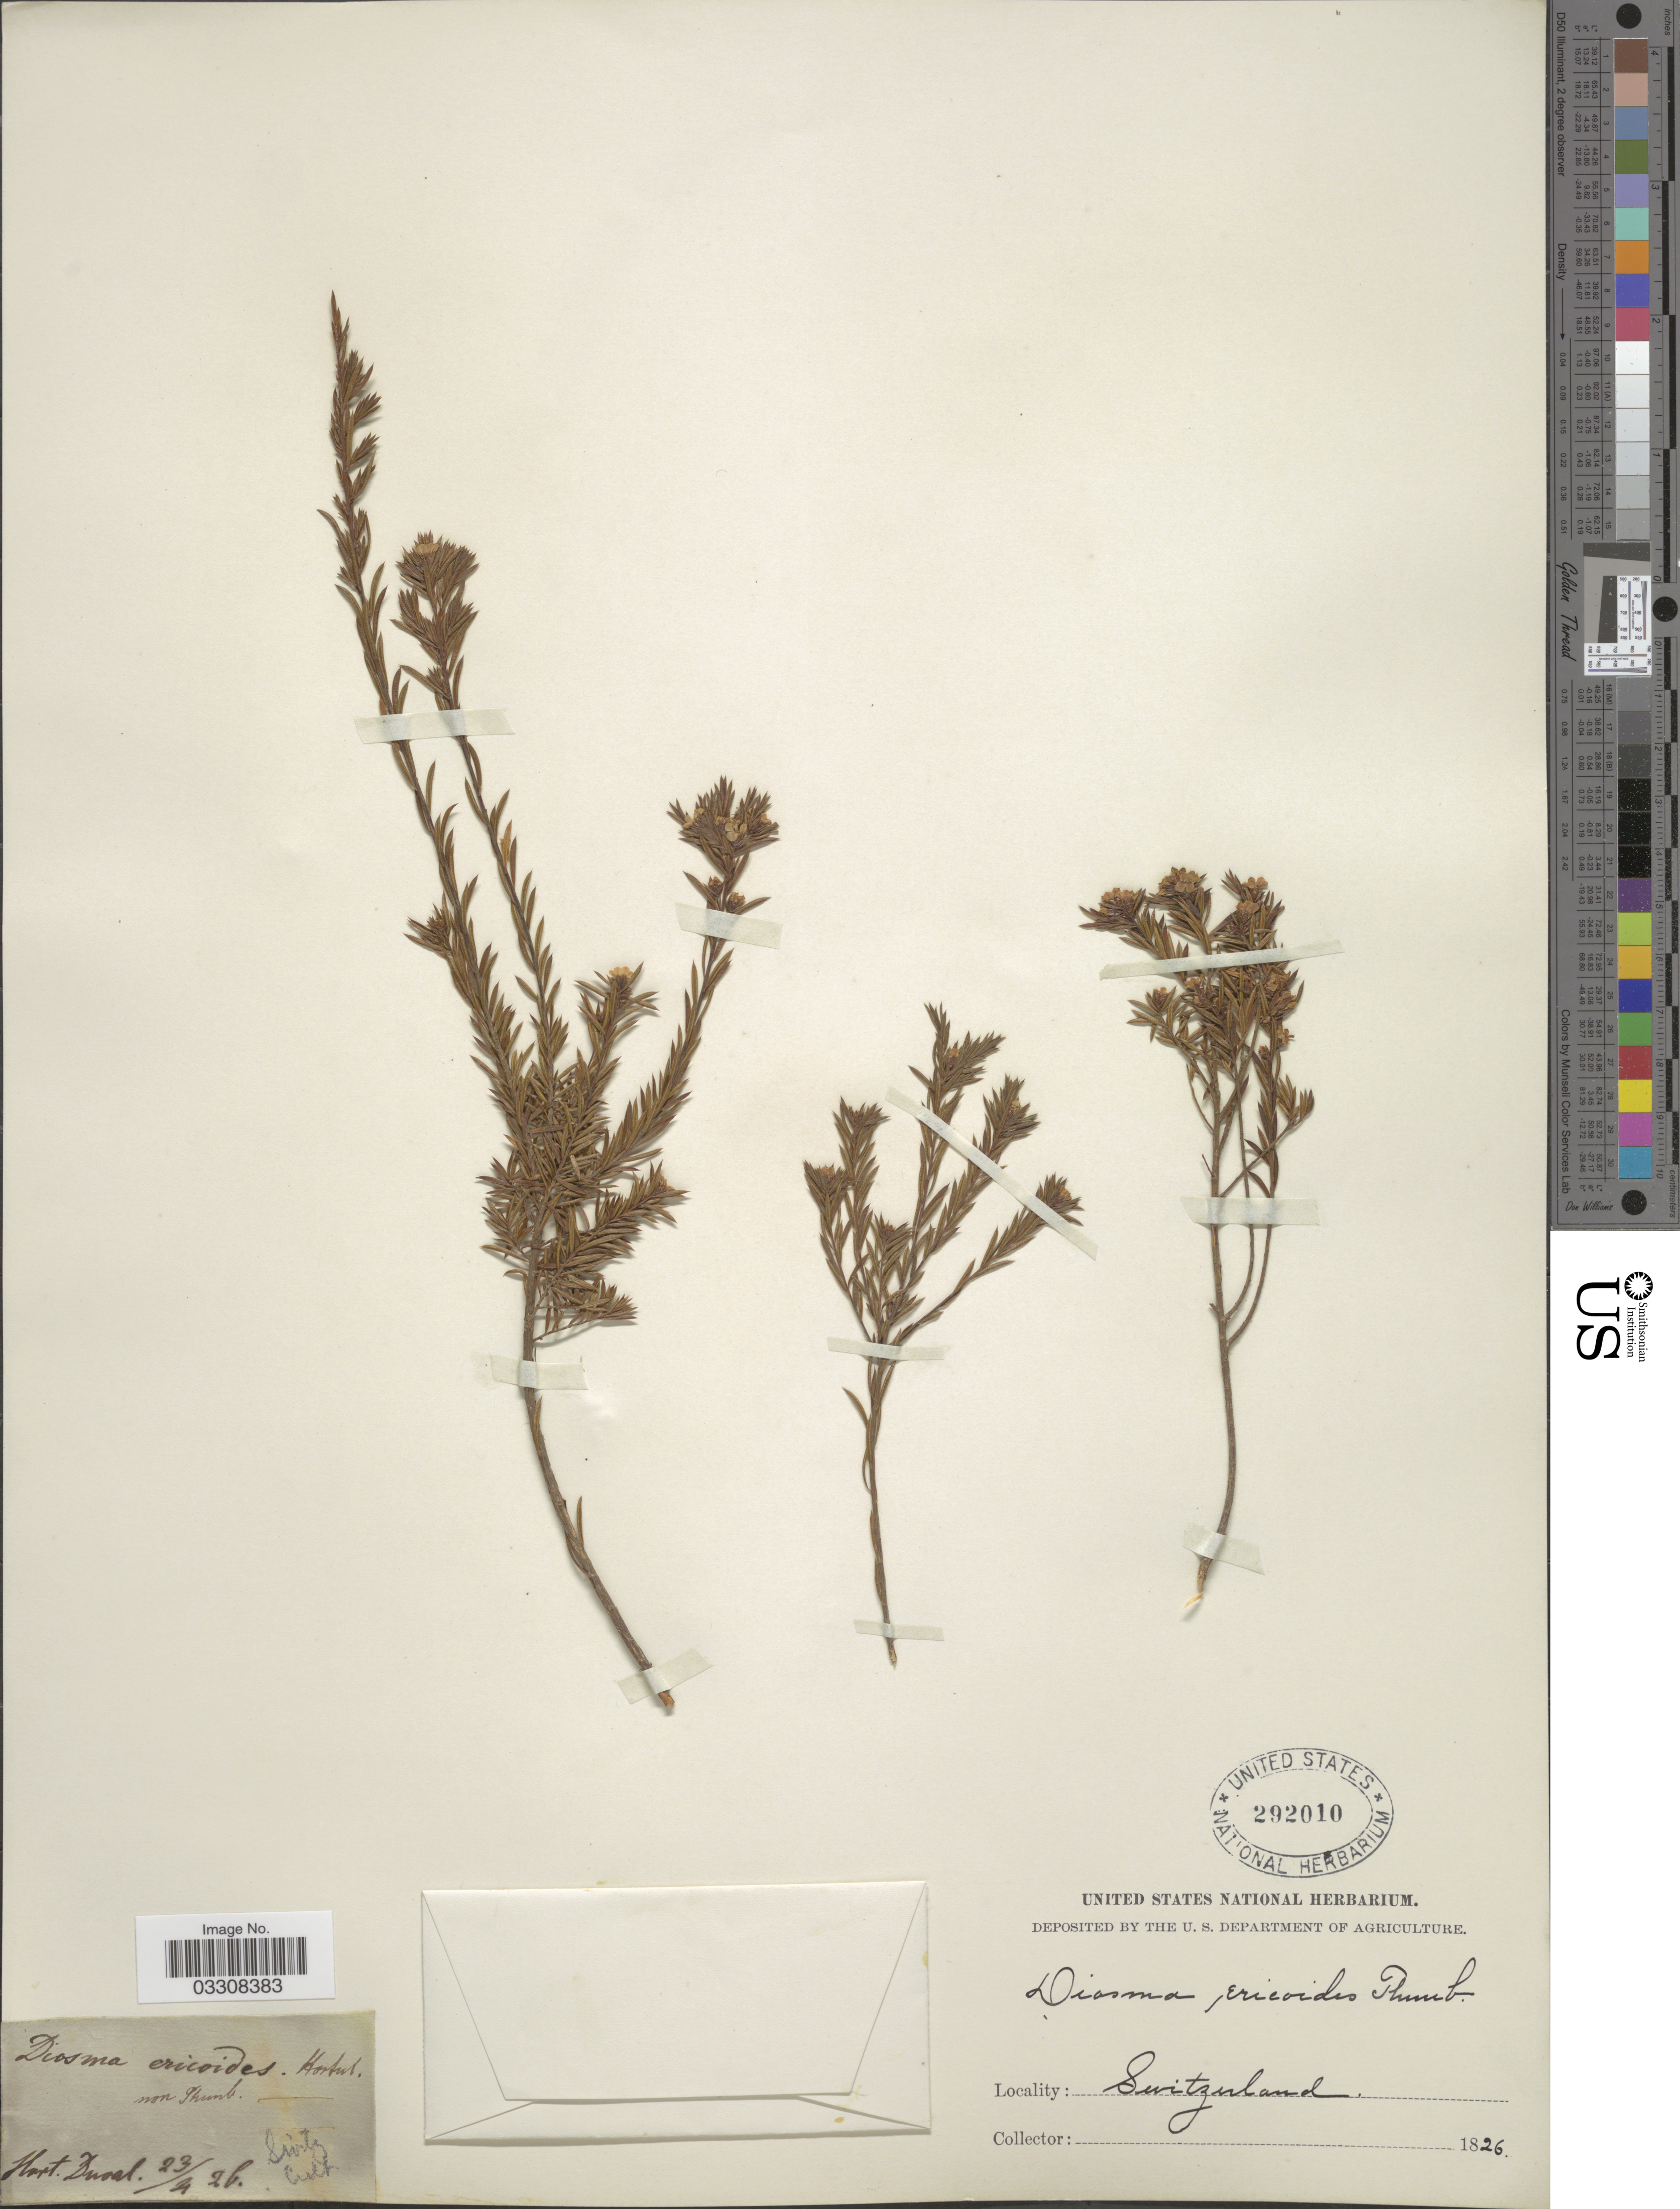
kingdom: Plantae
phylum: Tracheophyta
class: Magnoliopsida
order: Sapindales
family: Rutaceae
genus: Diosma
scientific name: Diosma ericoides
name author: L.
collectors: Ex. Hort. Dusal.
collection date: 1826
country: Switzerland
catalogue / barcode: US 292010